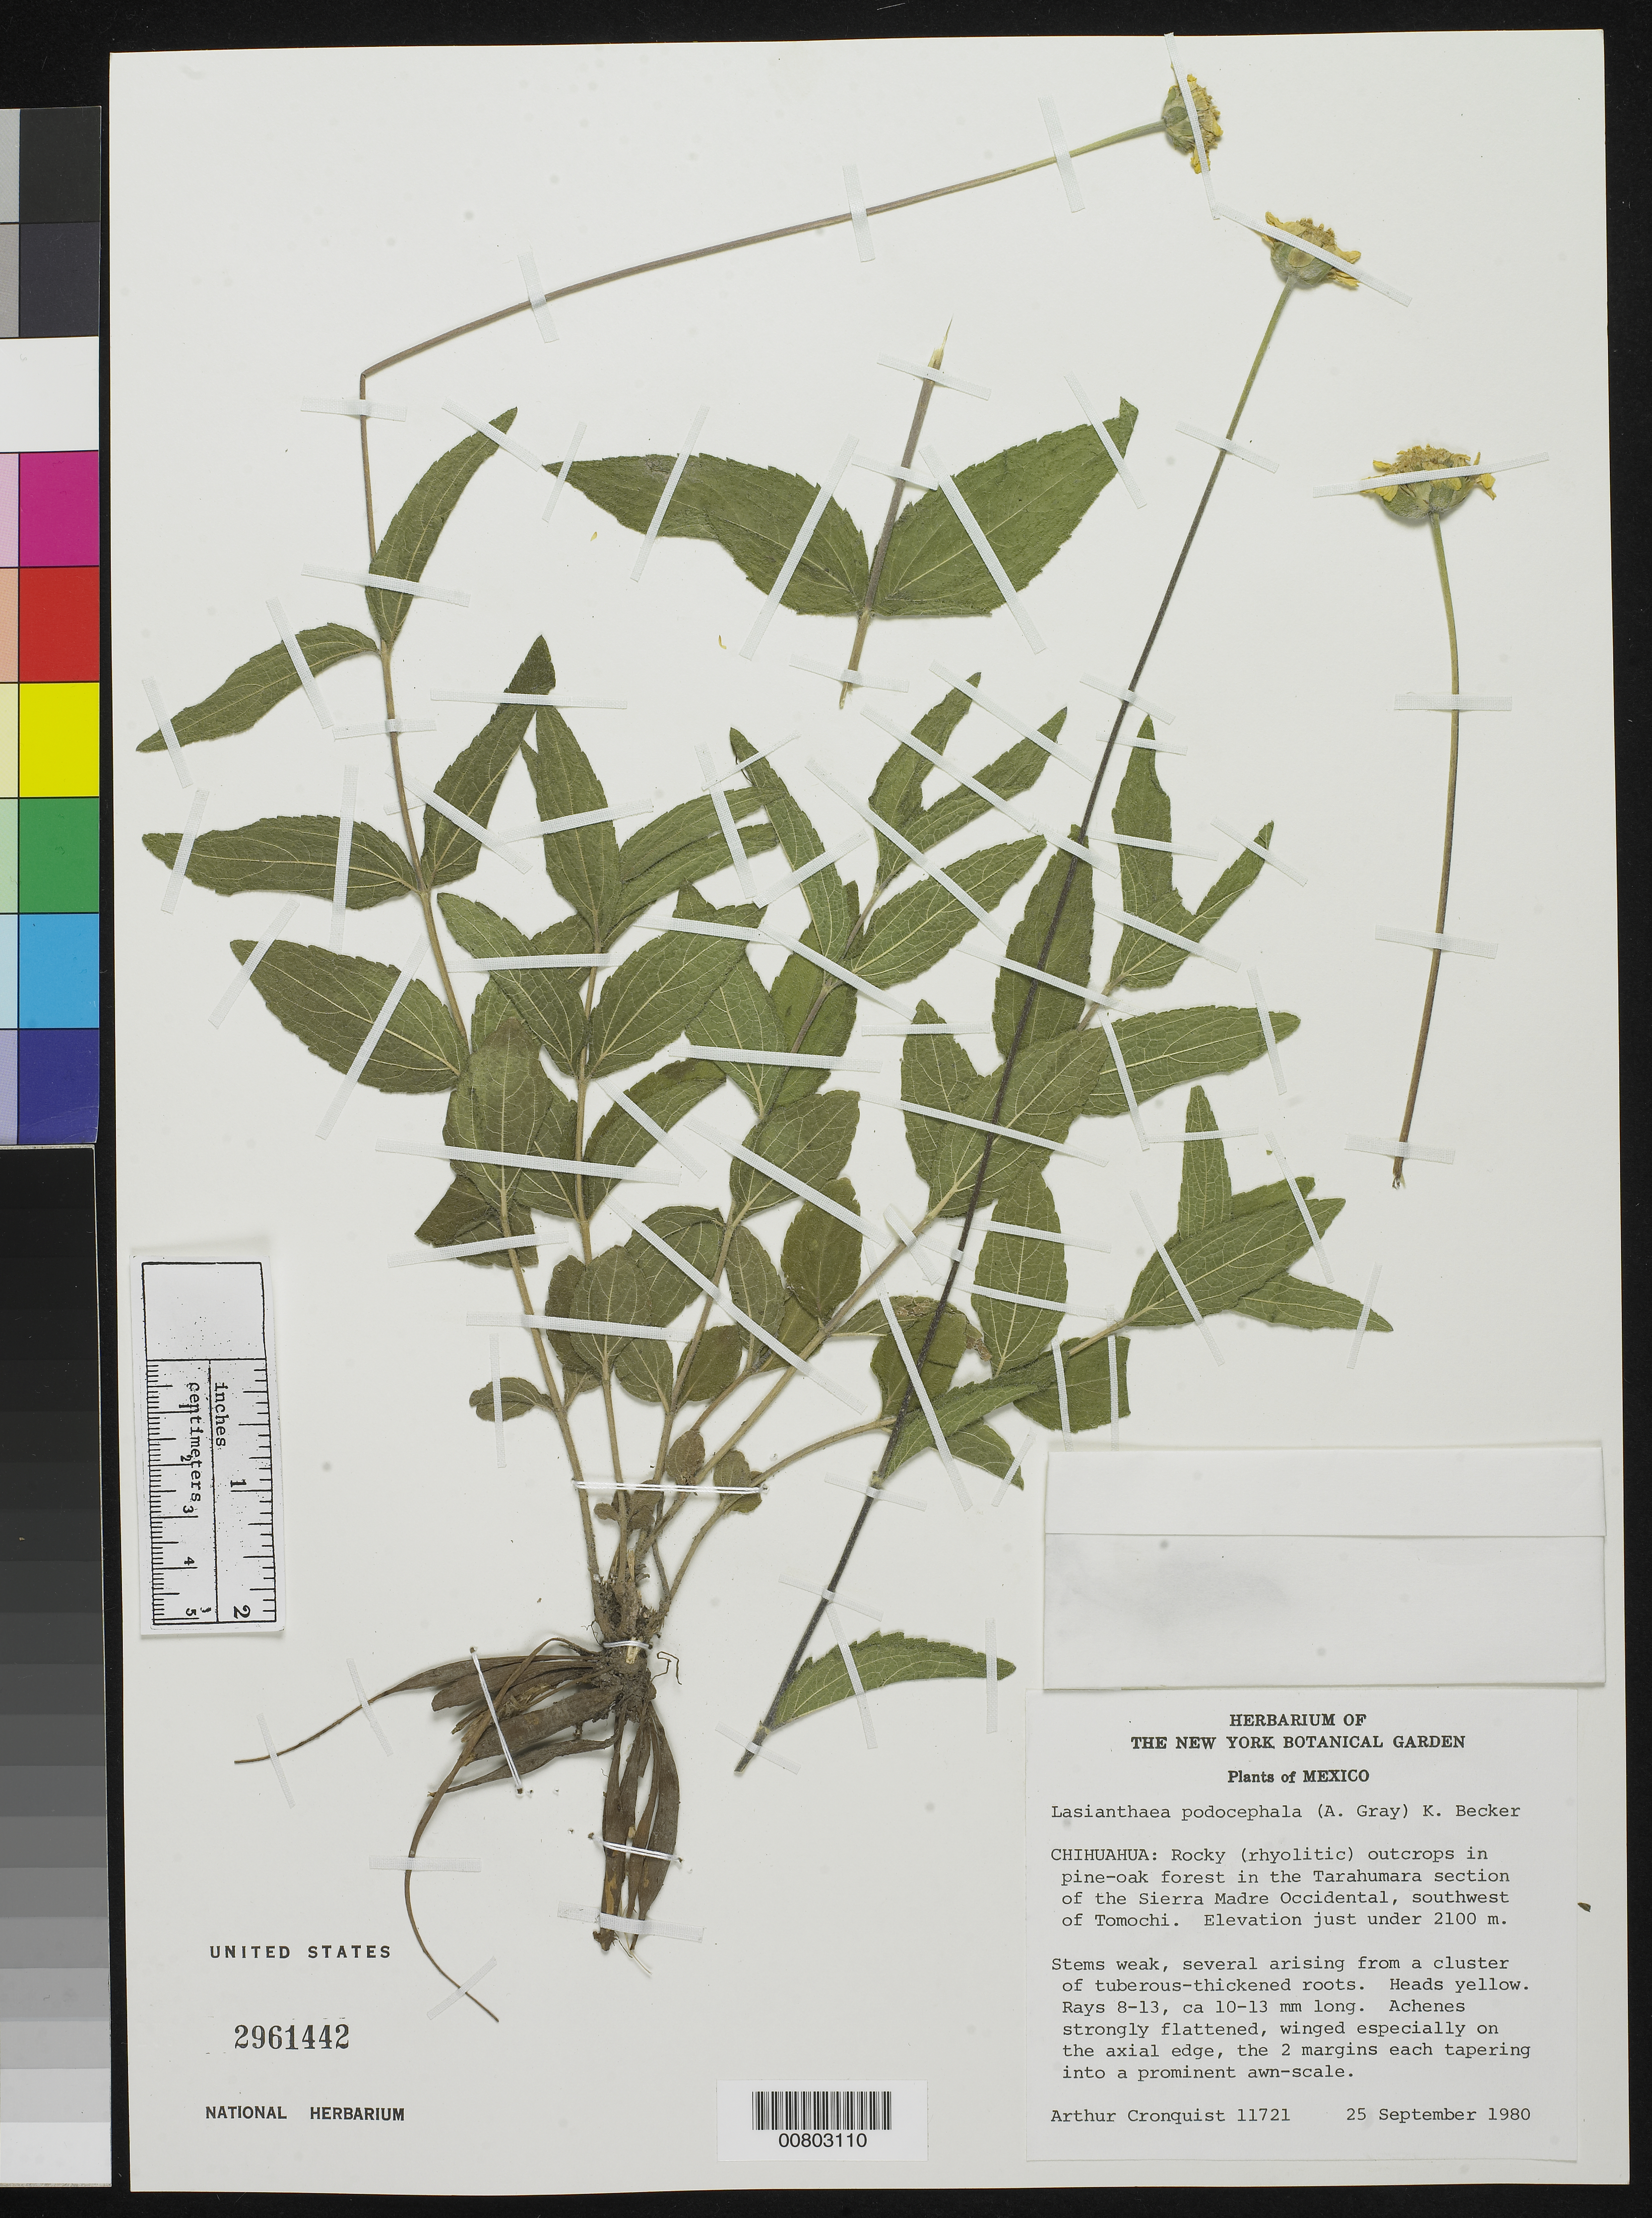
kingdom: Plantae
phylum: Tracheophyta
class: Magnoliopsida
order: Asterales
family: Asteraceae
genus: Lasianthaea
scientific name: Lasianthaea podocephala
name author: (A. Gray) K.M. Becker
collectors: A. J. Cronquist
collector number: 11721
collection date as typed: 25 Sep 1980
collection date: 1980-09-25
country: Mexico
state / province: Chihuahua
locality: Tarahumara section of the Sierra Madre Occidental, southwest of Tomochi, Chihuahua.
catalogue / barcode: US 2961442